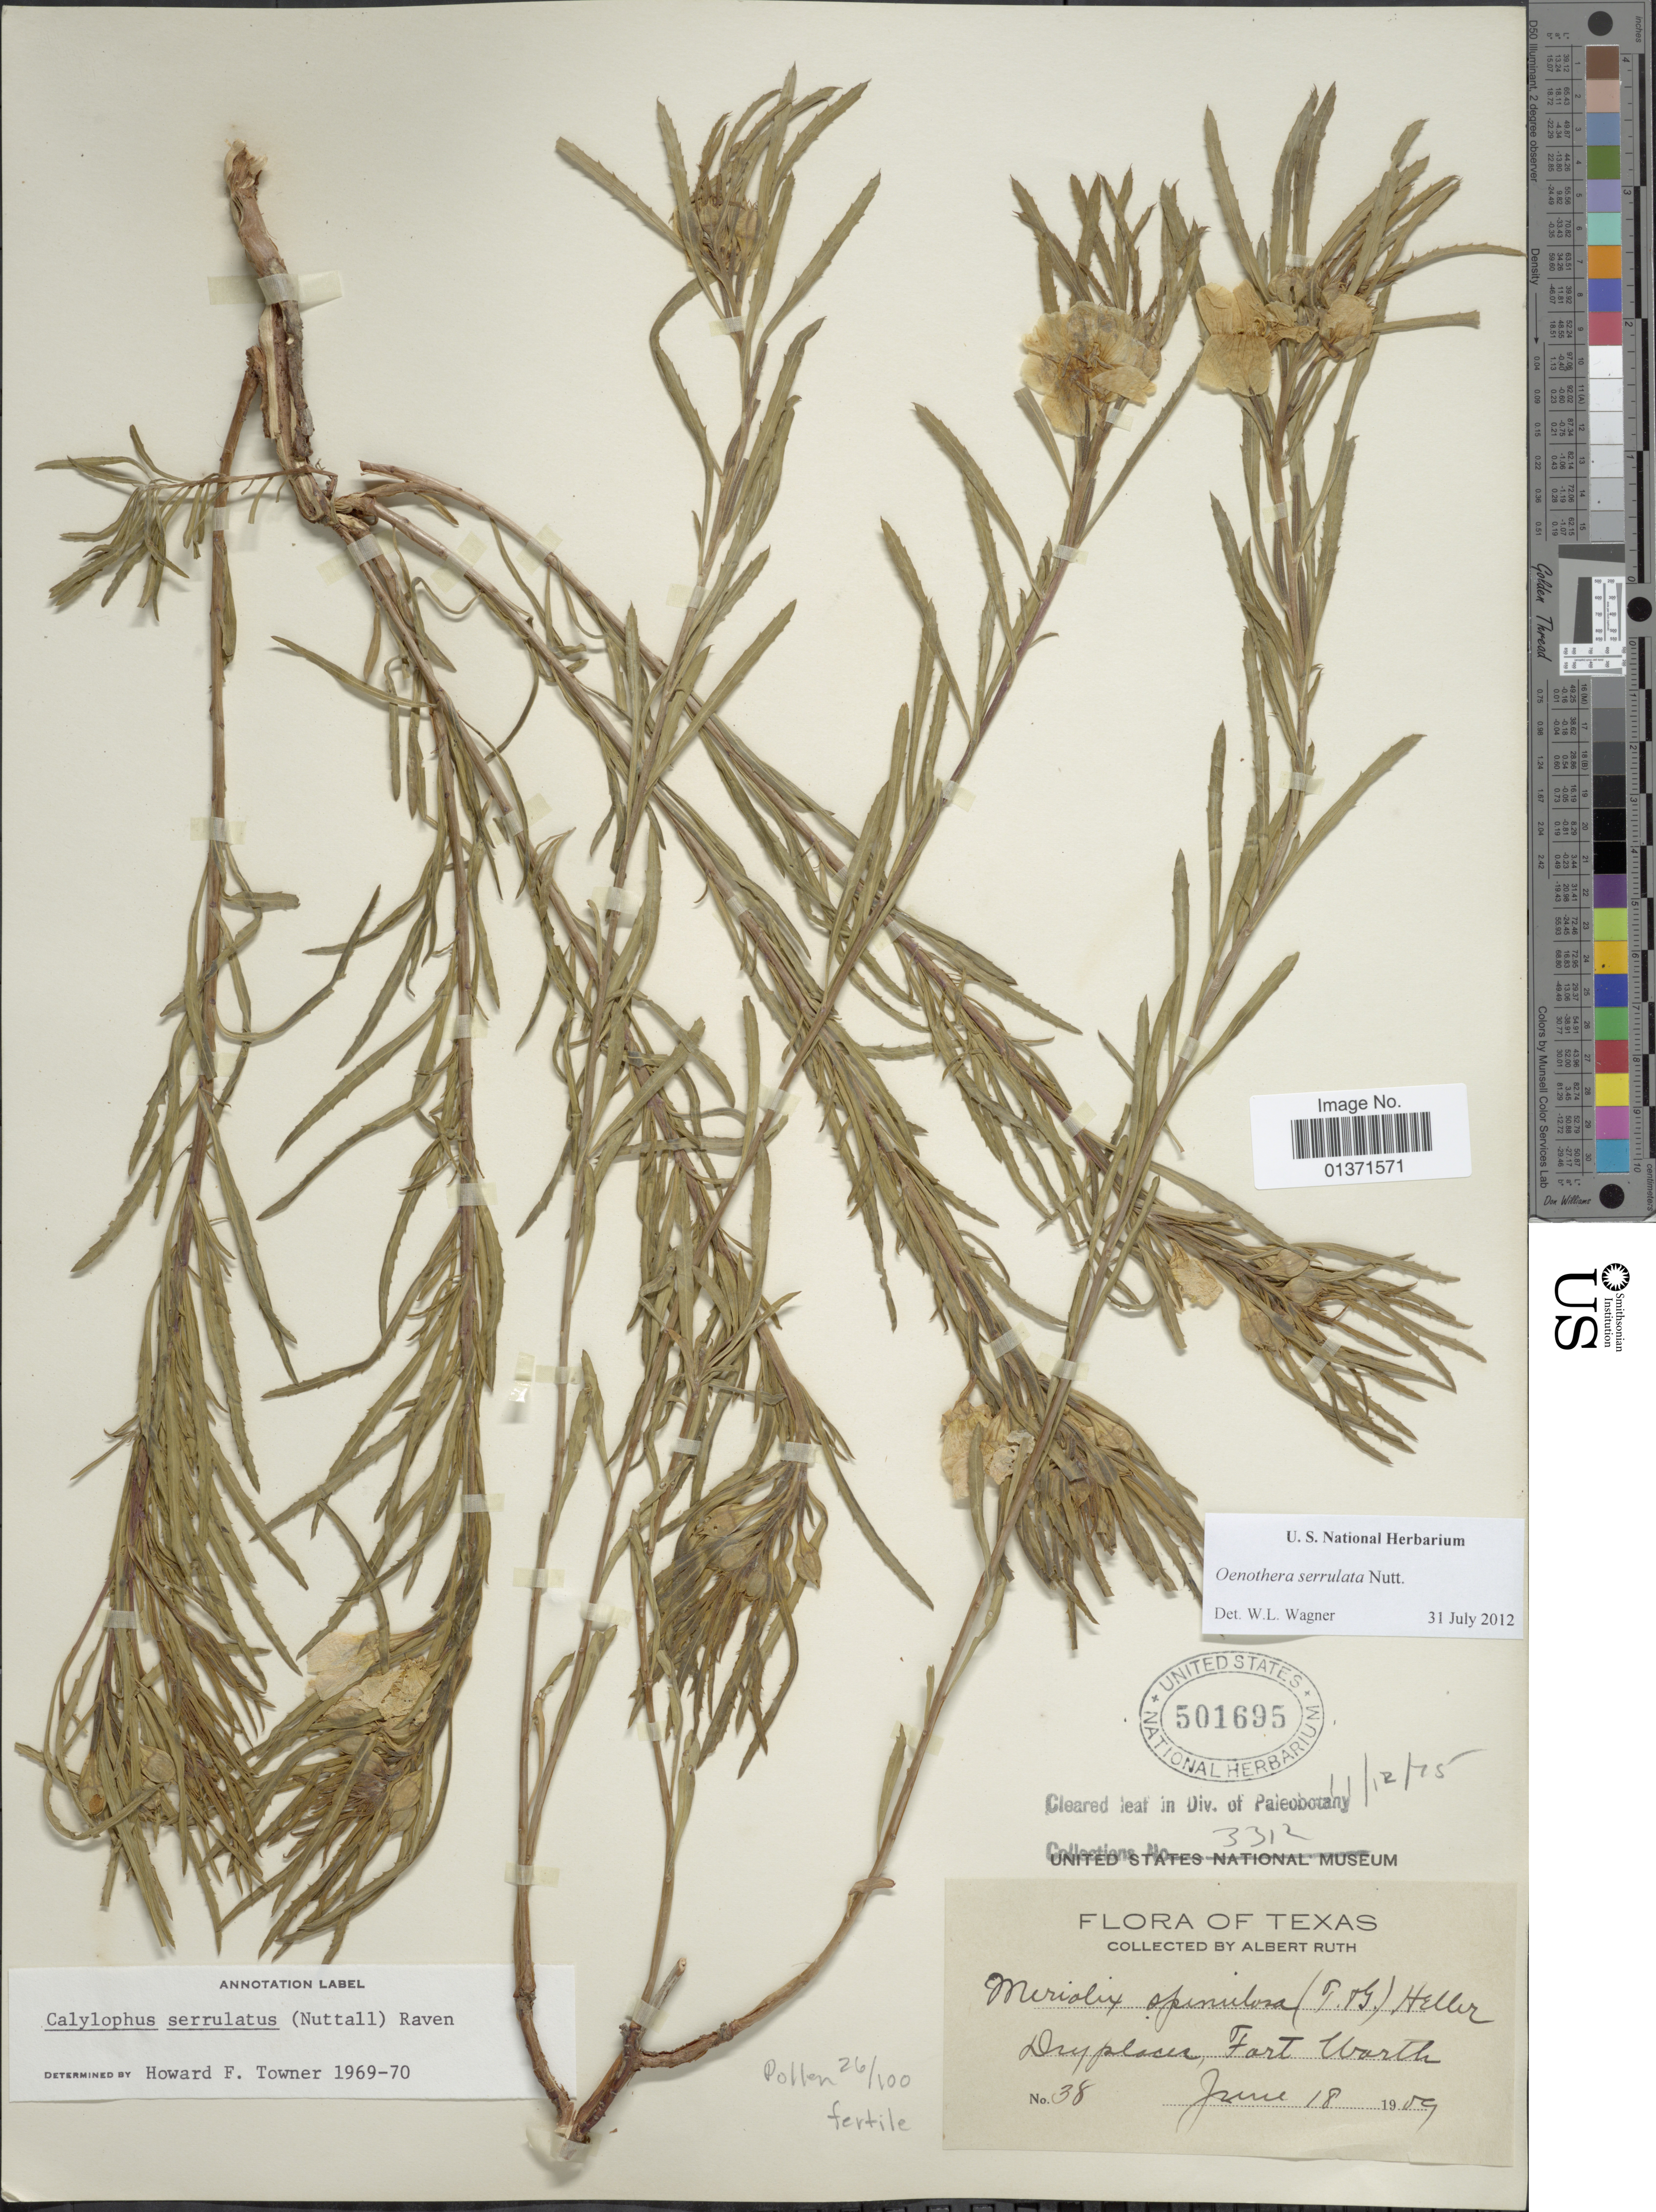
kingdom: Plantae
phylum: Tracheophyta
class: Magnoliopsida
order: Myrtales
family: Onagraceae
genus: Oenothera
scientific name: Oenothera serrulata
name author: Nutt.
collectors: A. Ruth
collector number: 38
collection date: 1909-06-18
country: United States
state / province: Texas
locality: Fort Worth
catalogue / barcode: US 501695